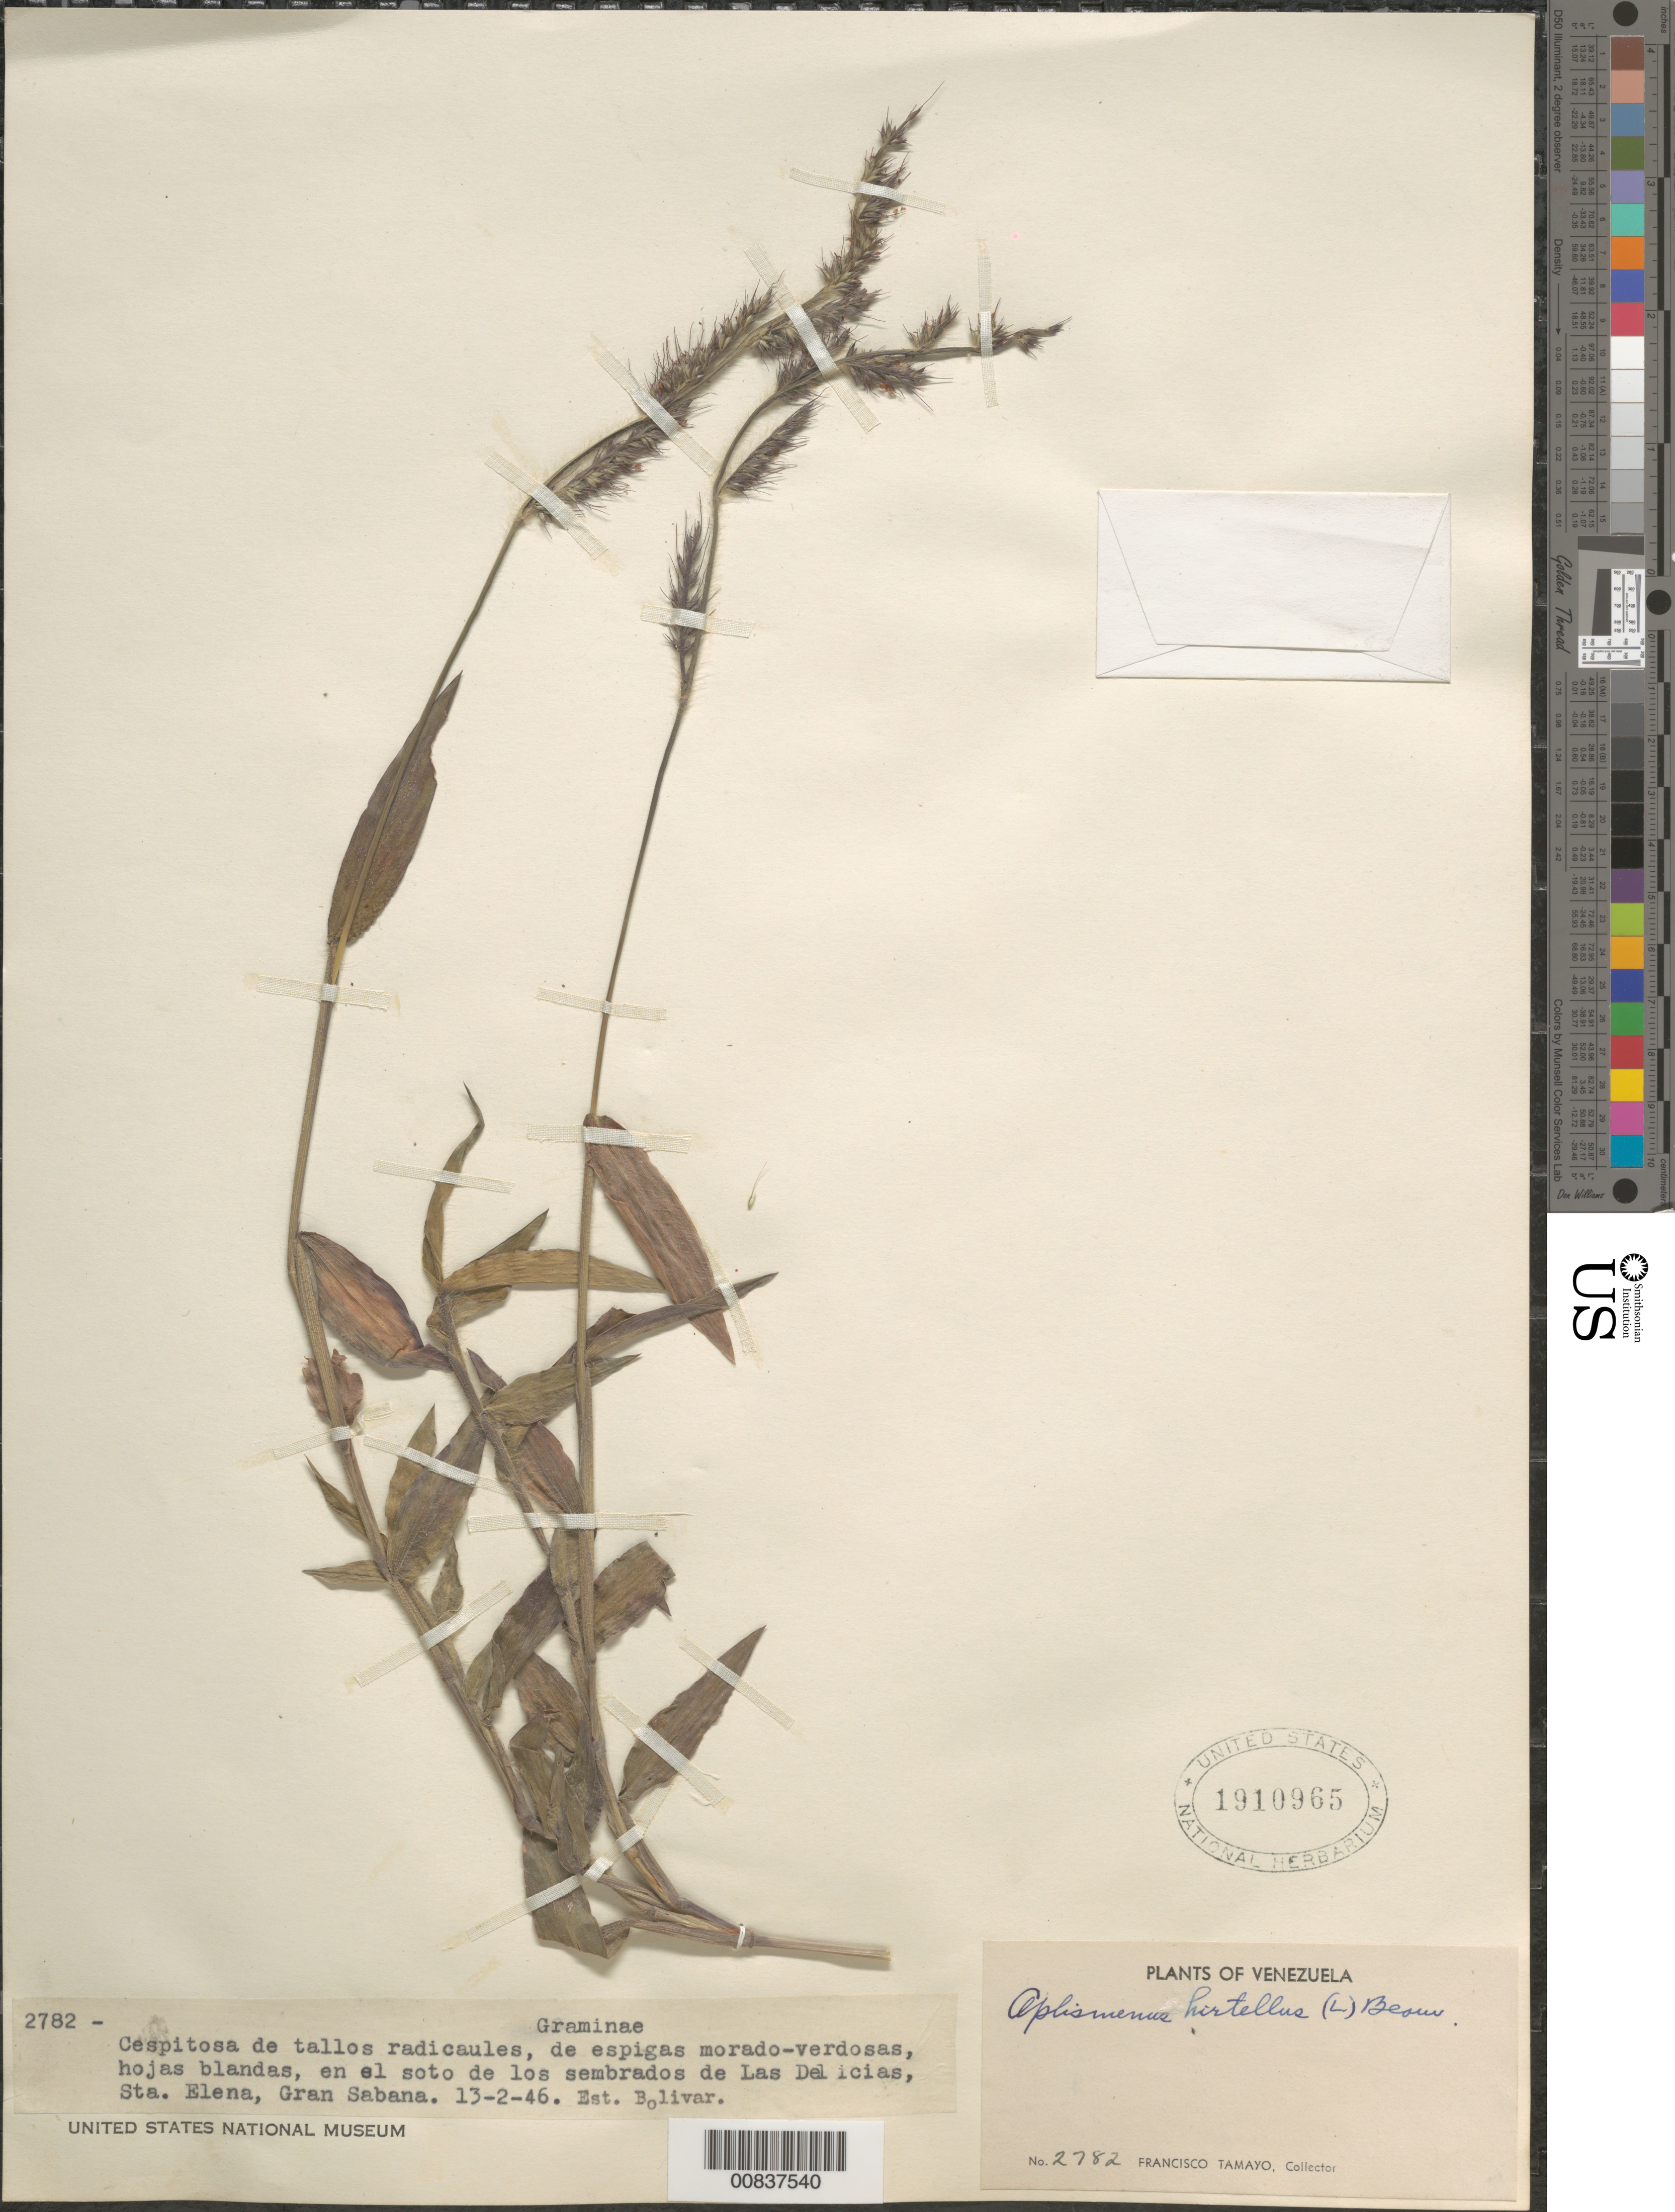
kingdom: Plantae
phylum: Tracheophyta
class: Liliopsida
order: Poales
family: Poaceae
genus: Oplismenus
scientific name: Oplismenus hirtellus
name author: (L.) P. Beauv.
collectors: F. Tamayo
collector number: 2782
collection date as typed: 13-Feb-46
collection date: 1946-02-13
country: Venezuela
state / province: Bolívar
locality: Gran Sabana, Sta. Elena, Las Delicias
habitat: Soto de los sembrados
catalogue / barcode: US 1910965